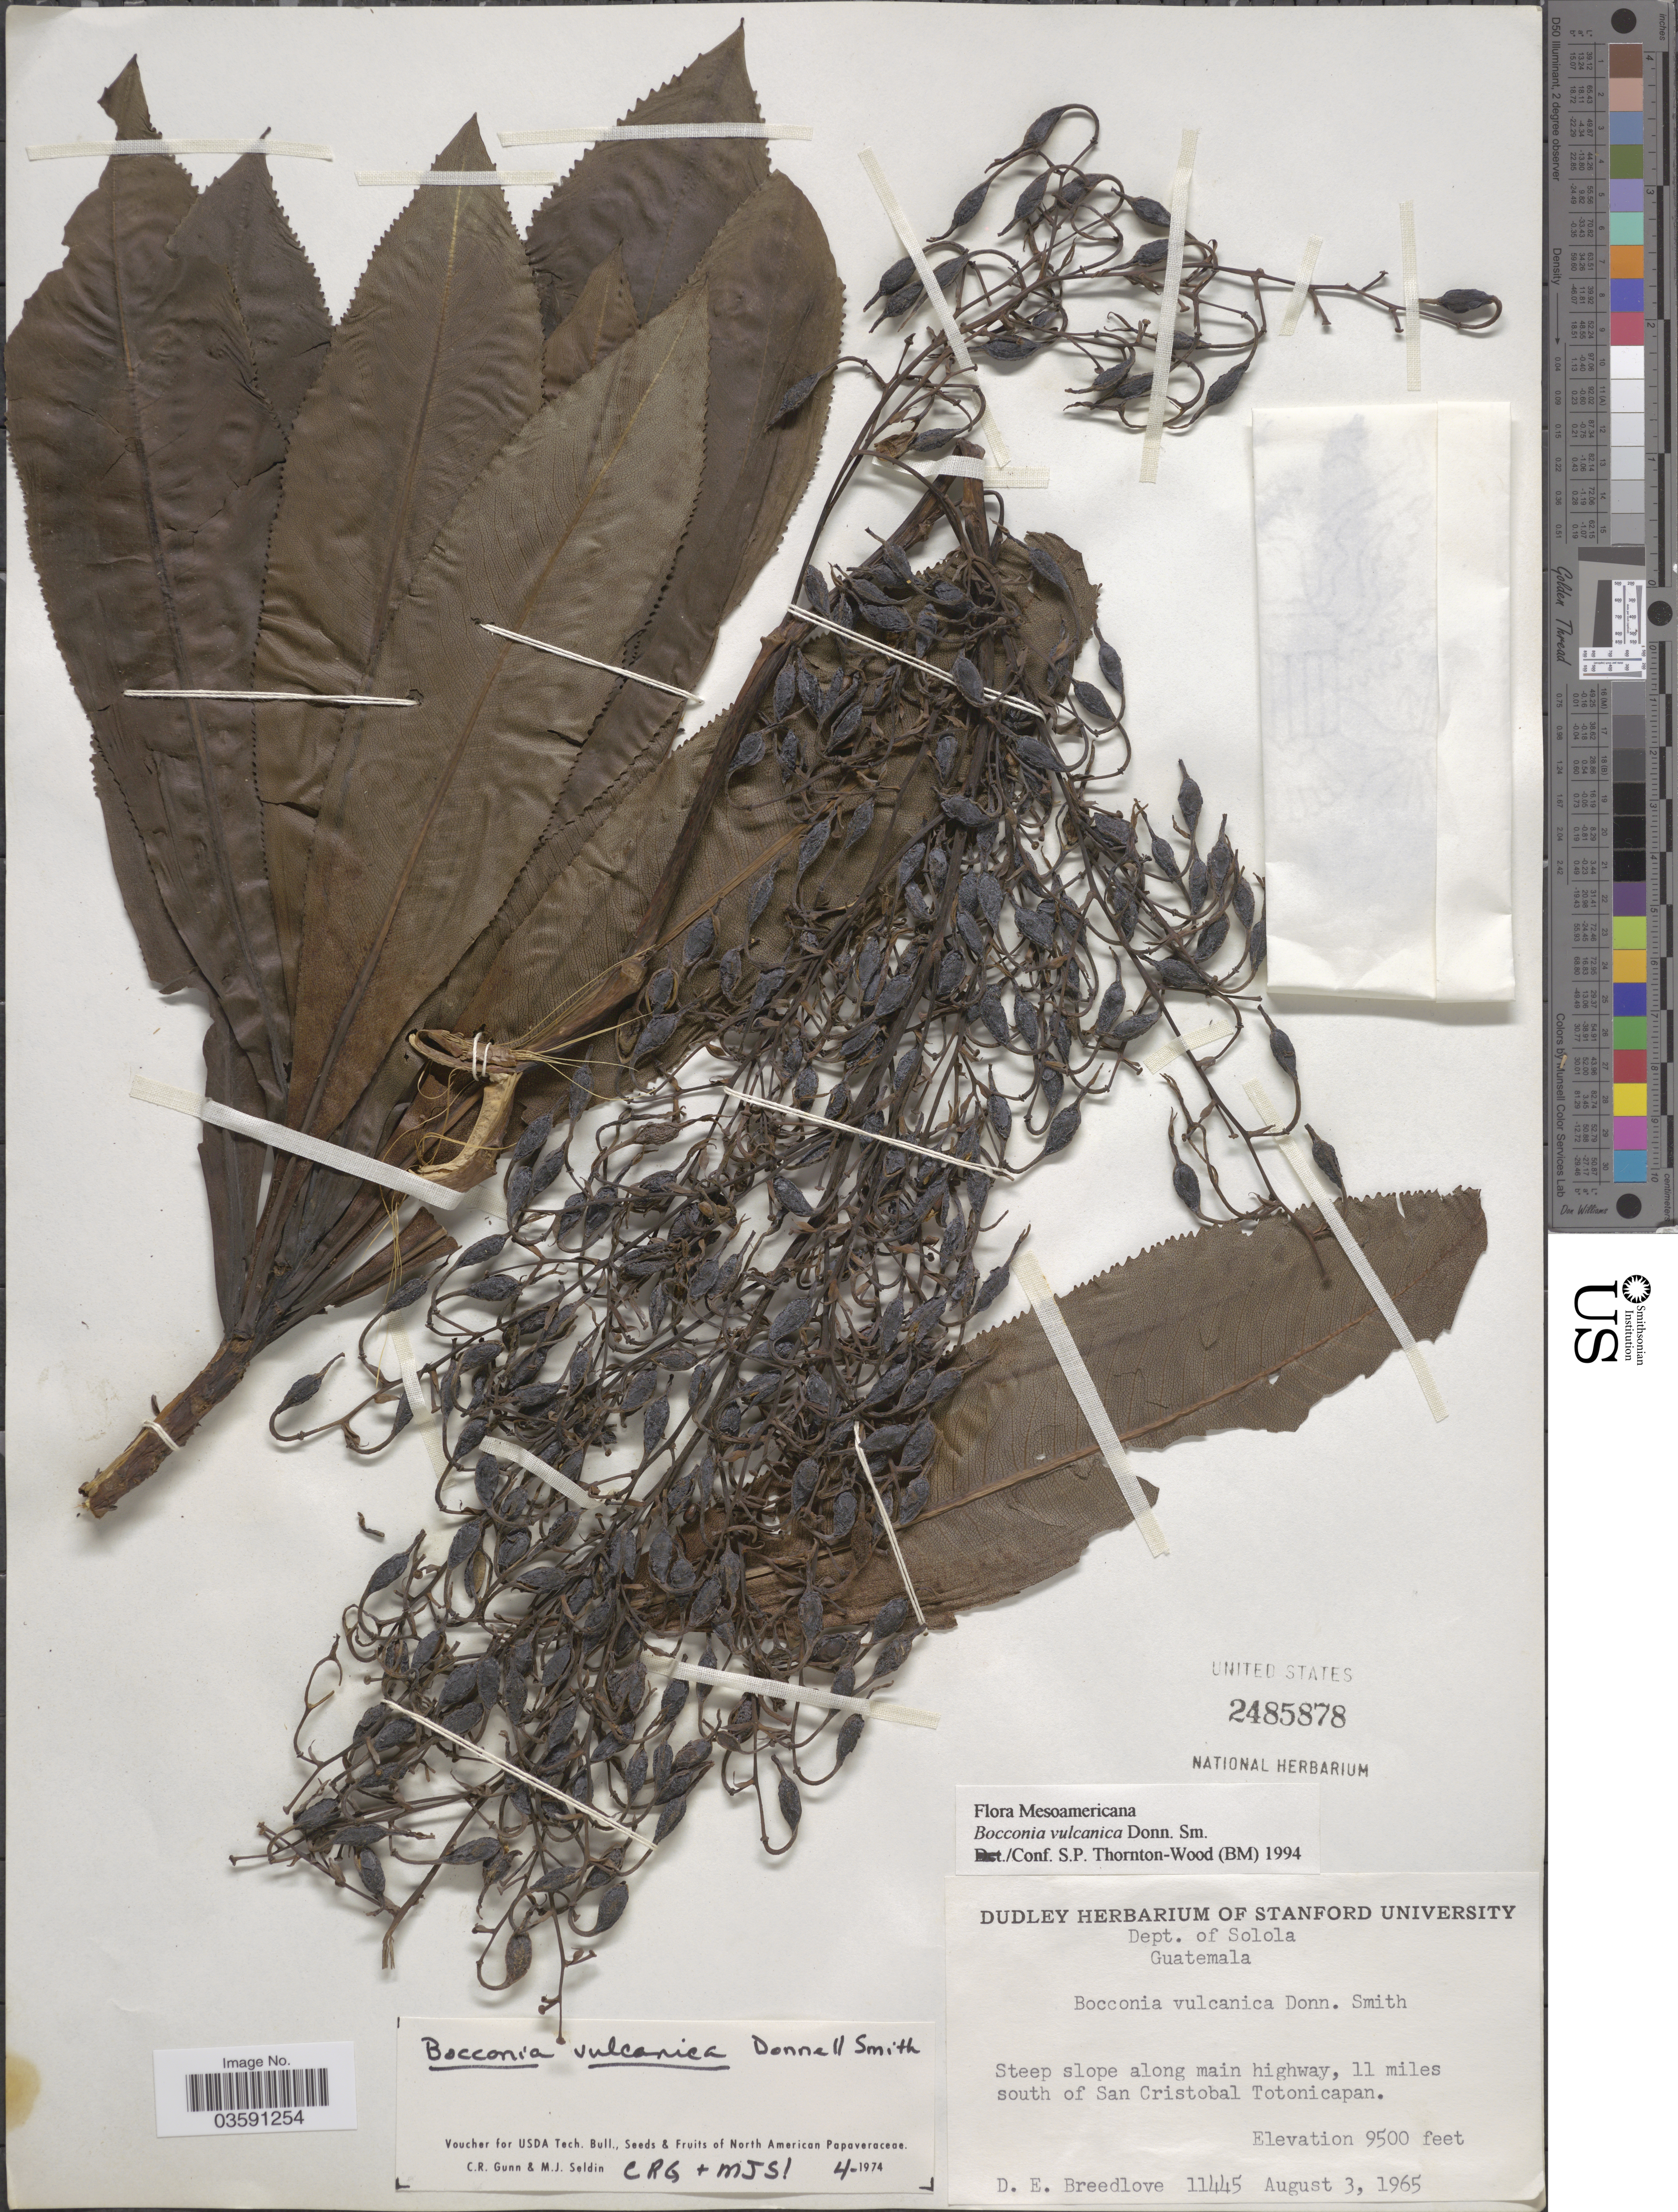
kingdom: Plantae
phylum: Tracheophyta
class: Magnoliopsida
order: Ranunculales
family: Papaveraceae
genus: Bocconia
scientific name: Bocconia vulcanica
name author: Donn. Sm.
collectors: D. E. Breedlove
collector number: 11445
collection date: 1965-08-03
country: Guatemala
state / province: Solola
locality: Dept. of Solola. Steep slope along main highway, 11 miles south of San Cristobal Totonicapan.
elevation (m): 2896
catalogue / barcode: US 2485878